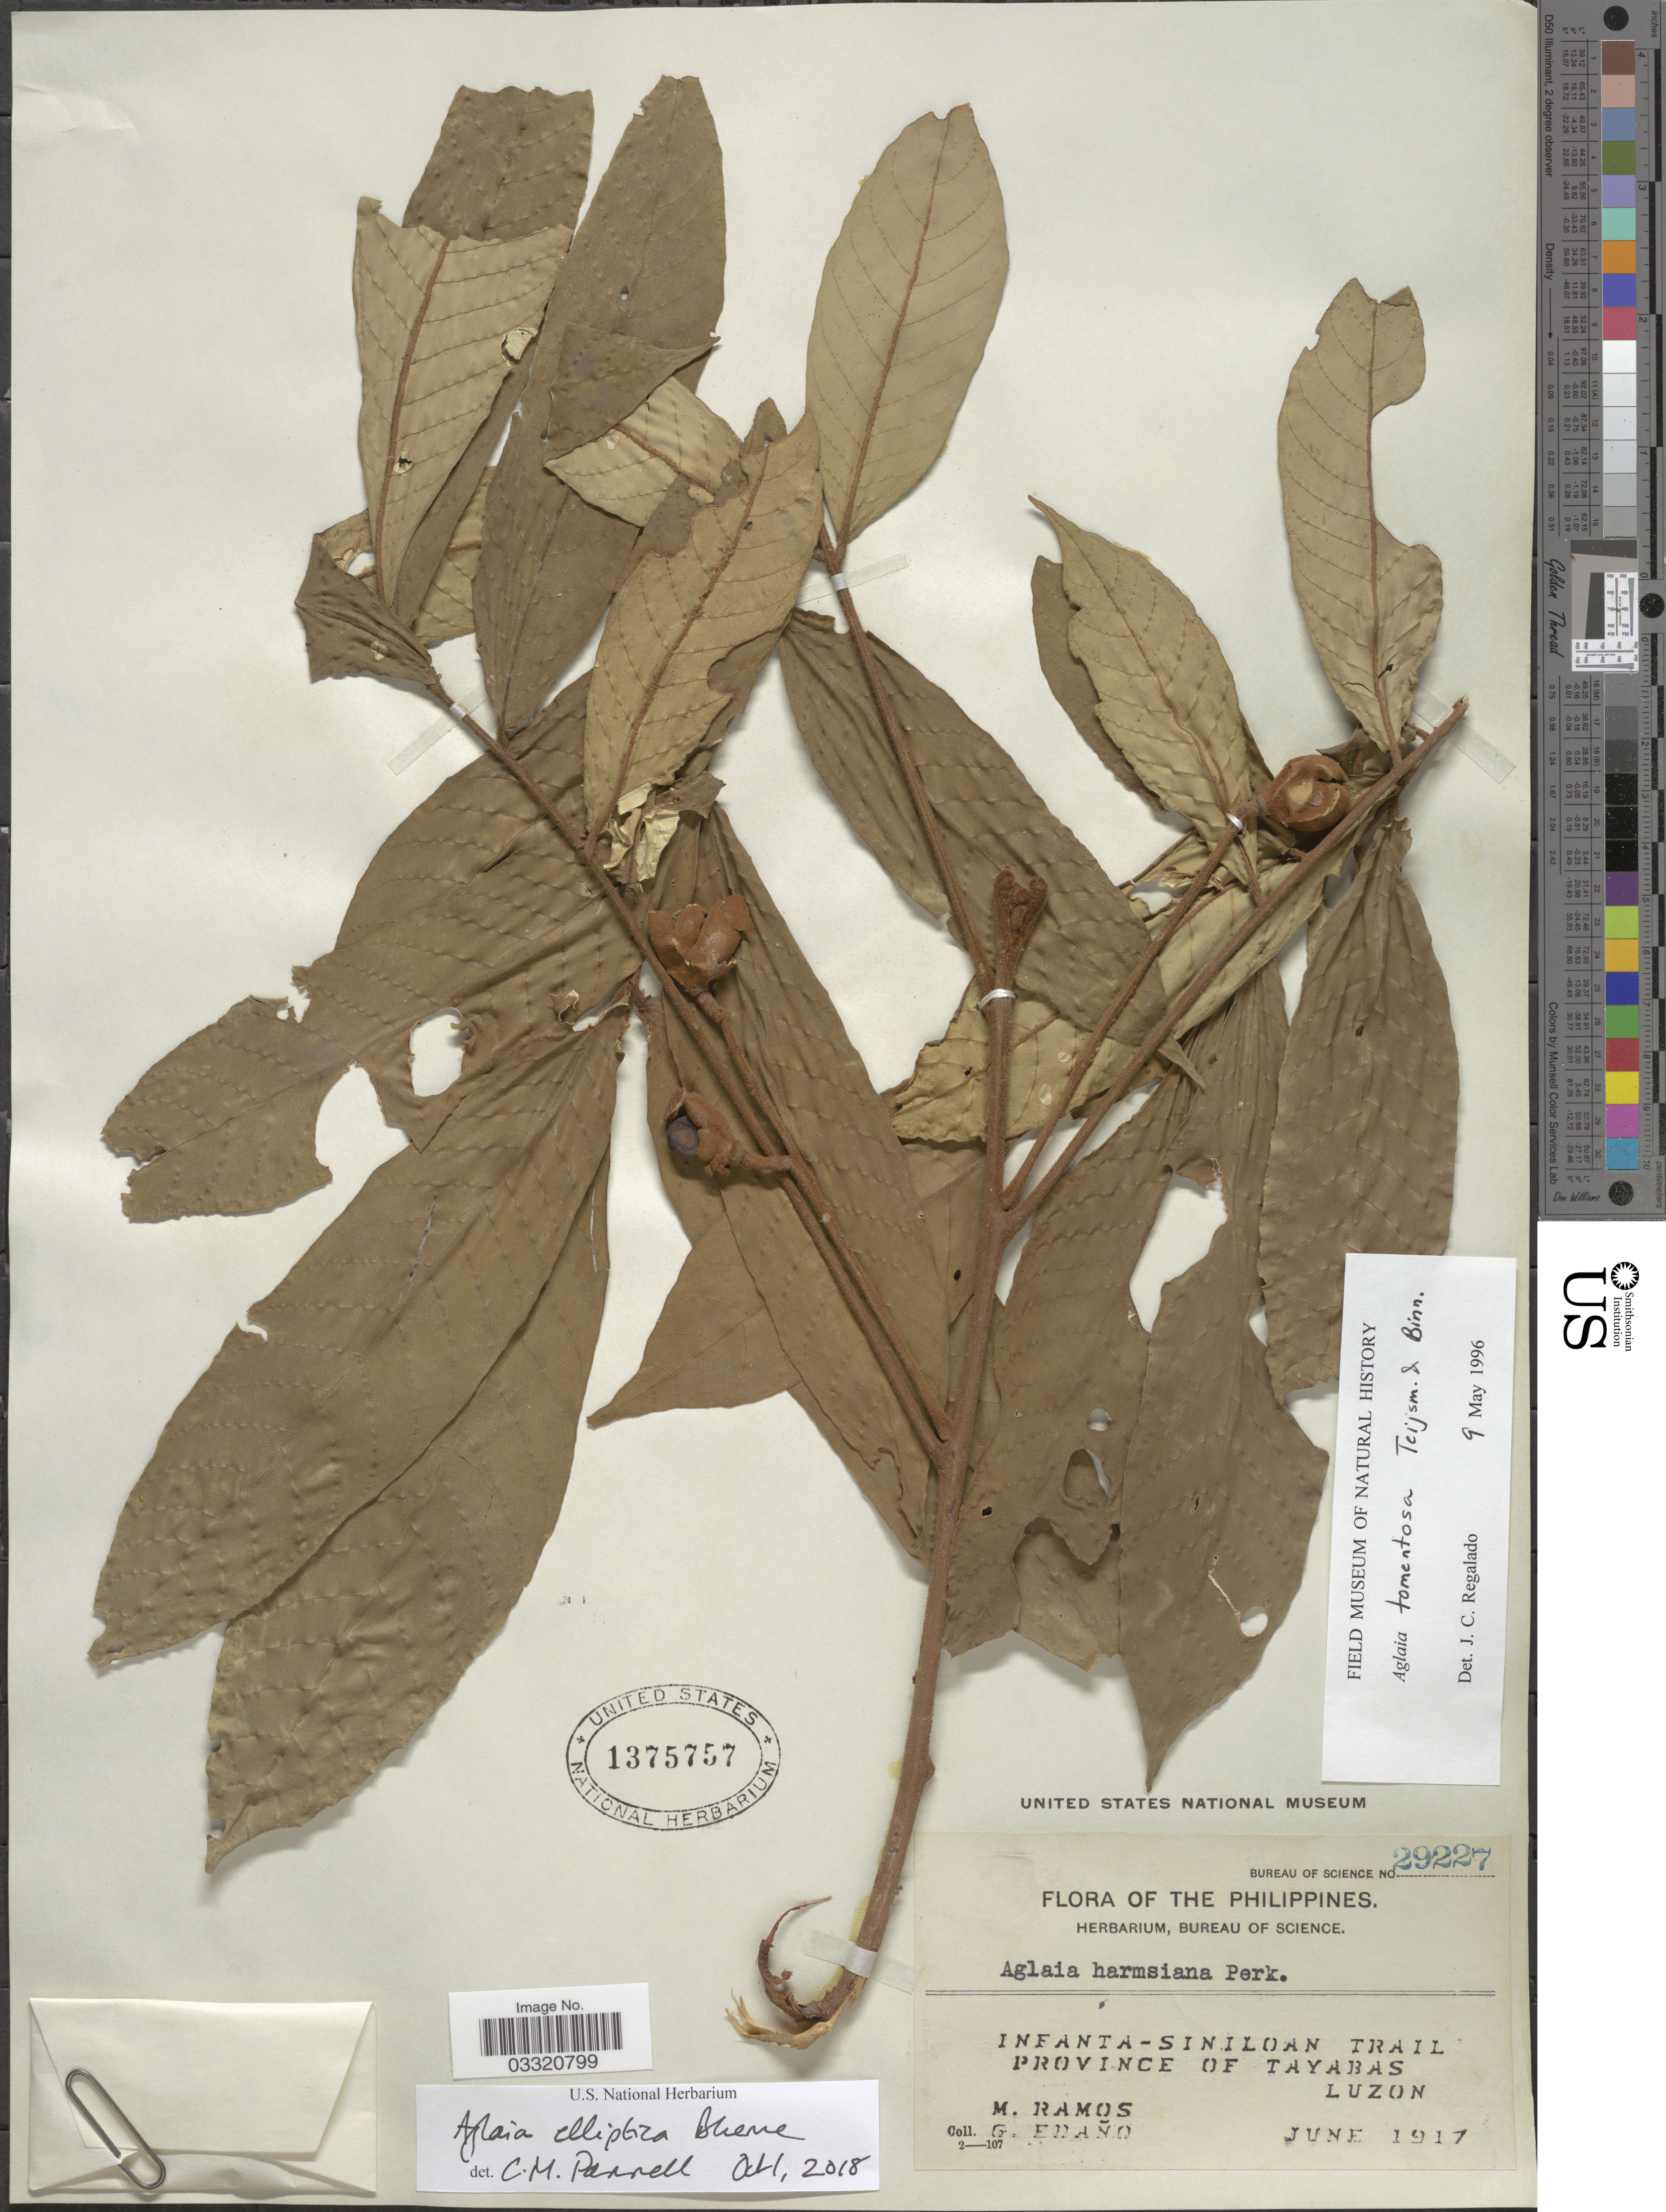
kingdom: Plantae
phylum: Tracheophyta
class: Magnoliopsida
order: Sapindales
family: Meliaceae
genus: Aglaia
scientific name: Aglaia elliptica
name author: Blume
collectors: M. Ramos & G. Edaño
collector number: Bureau of Science 29227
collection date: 1917-06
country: Philippines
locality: Infanta-Siniloan Trail, Province of Tayabas, Luzon.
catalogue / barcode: US 1375757